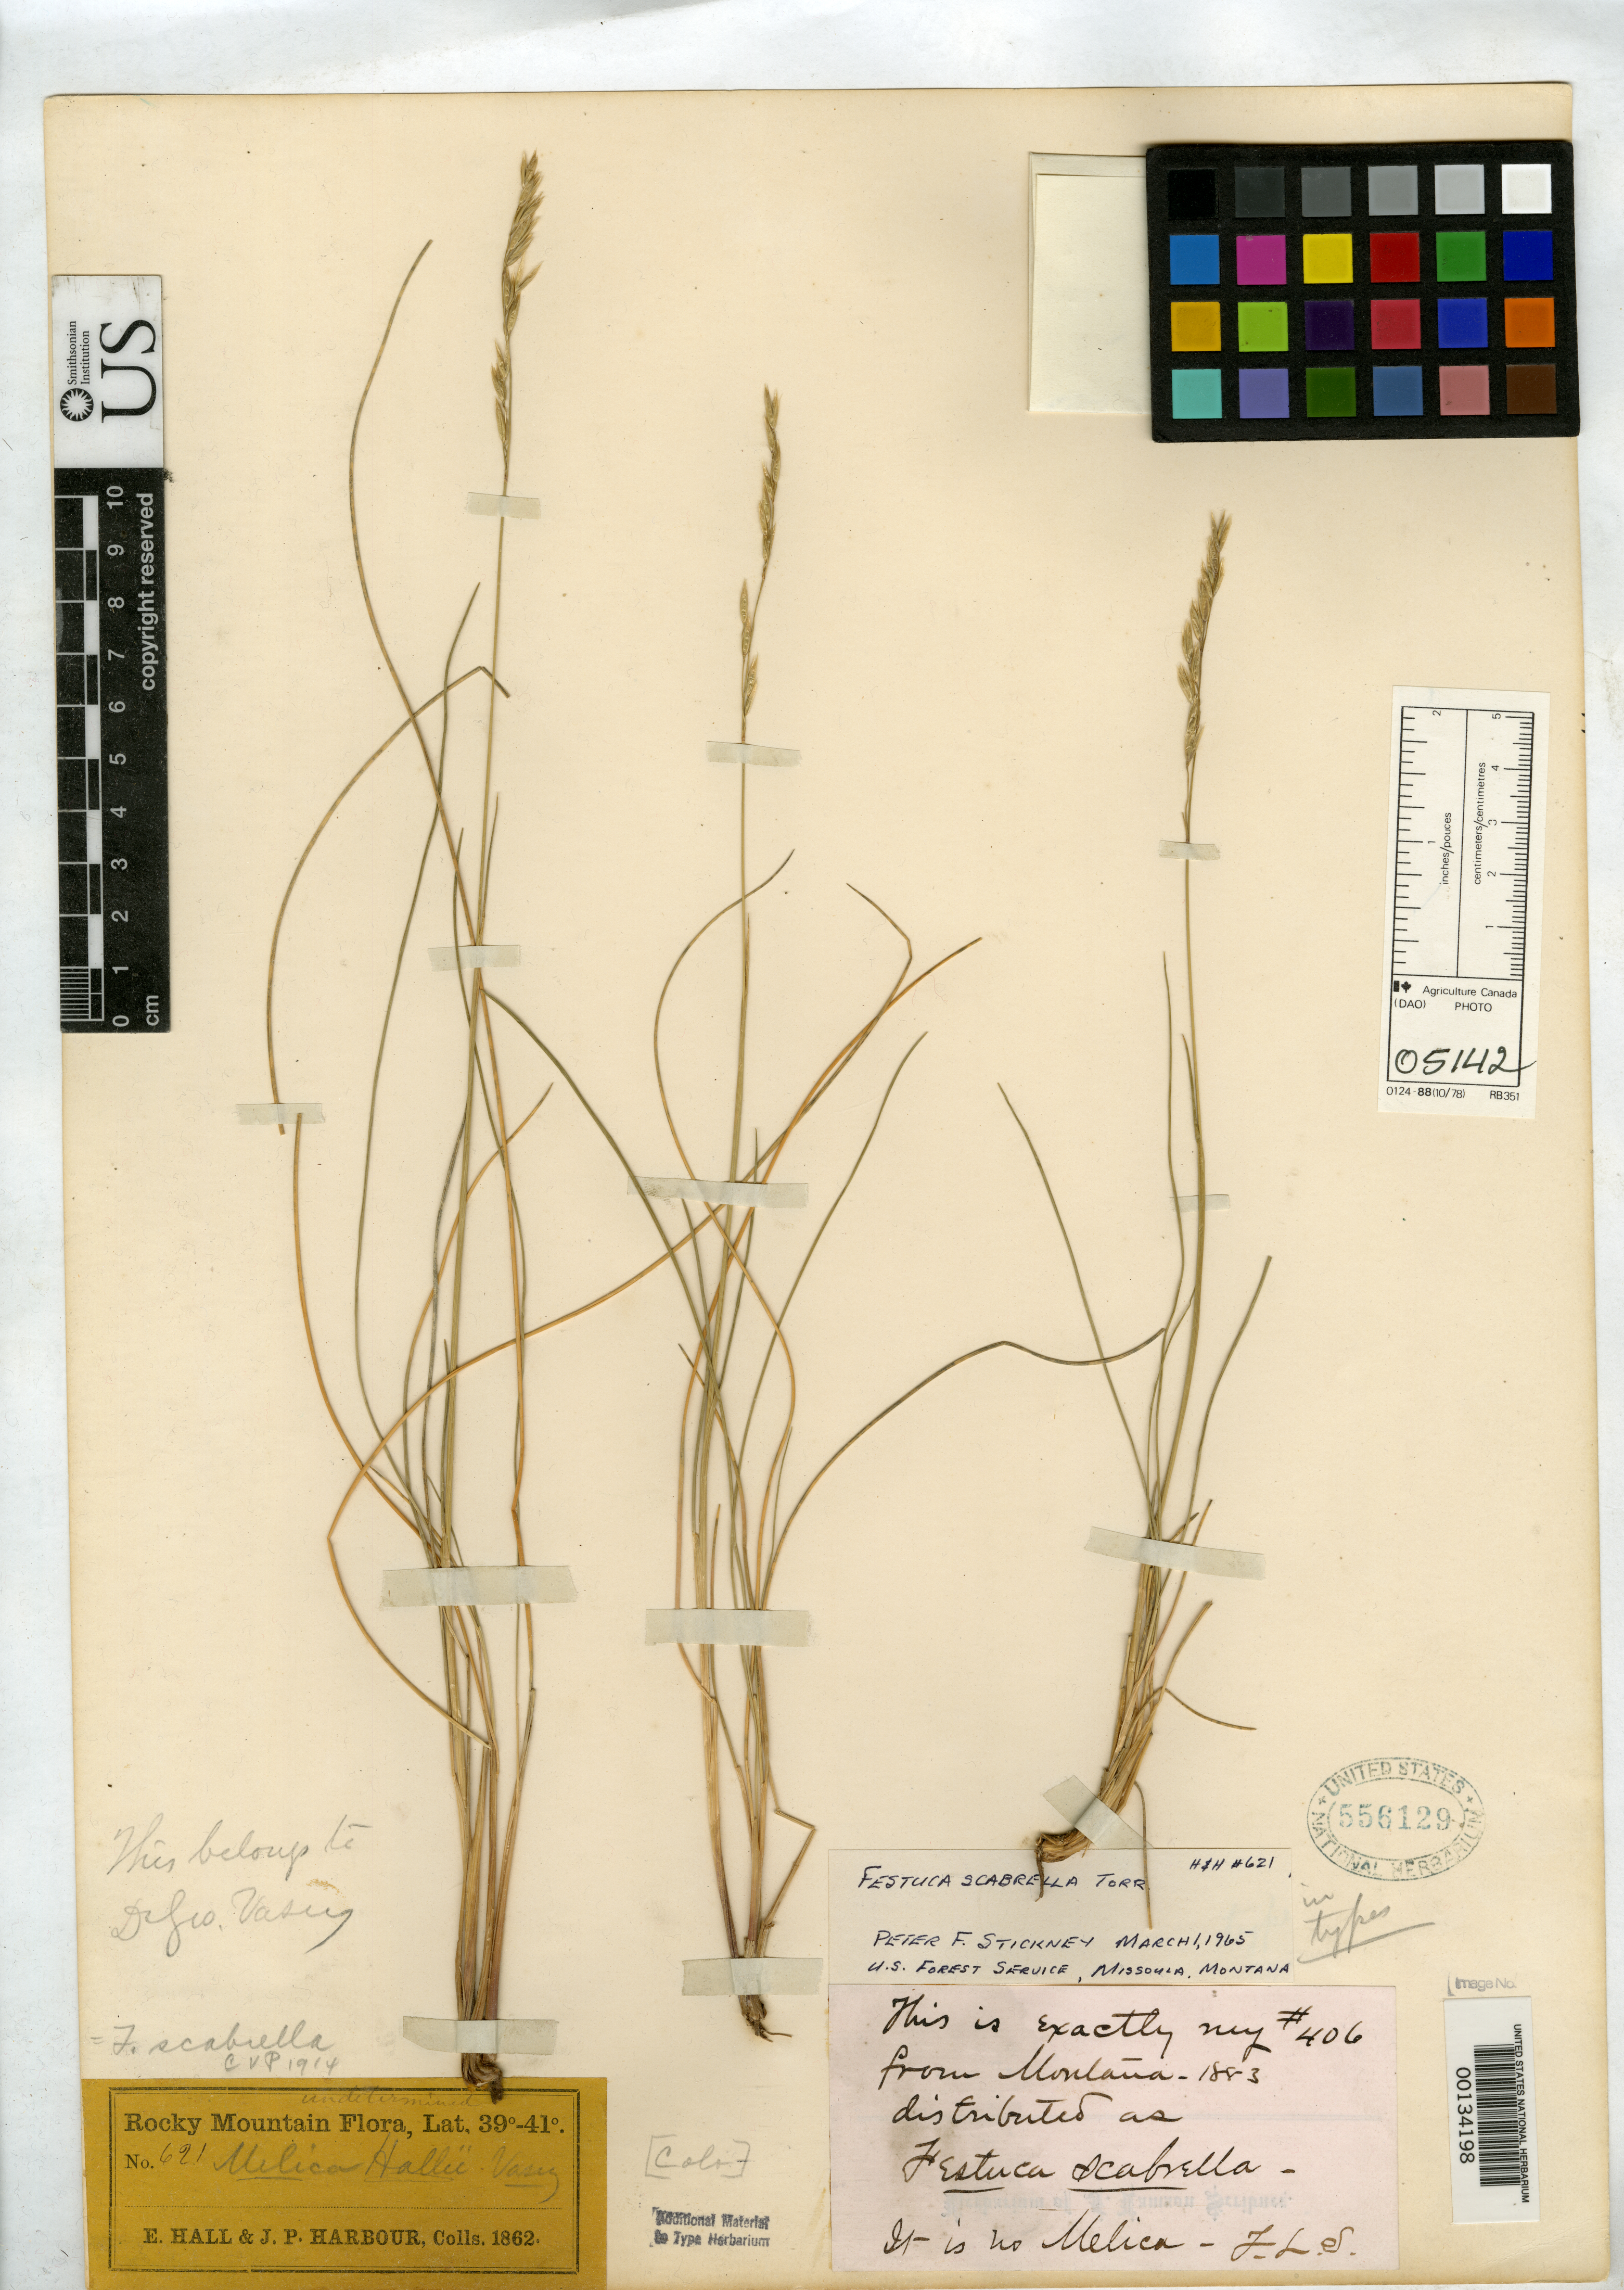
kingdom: Plantae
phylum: Tracheophyta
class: Liliopsida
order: Poales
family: Poaceae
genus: Melica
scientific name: Melica hallii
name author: Vasey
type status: Isolectotype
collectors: E. Hall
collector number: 621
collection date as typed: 1862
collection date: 1862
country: United States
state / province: Colorado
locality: Rocky Mtns.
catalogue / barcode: US 556129